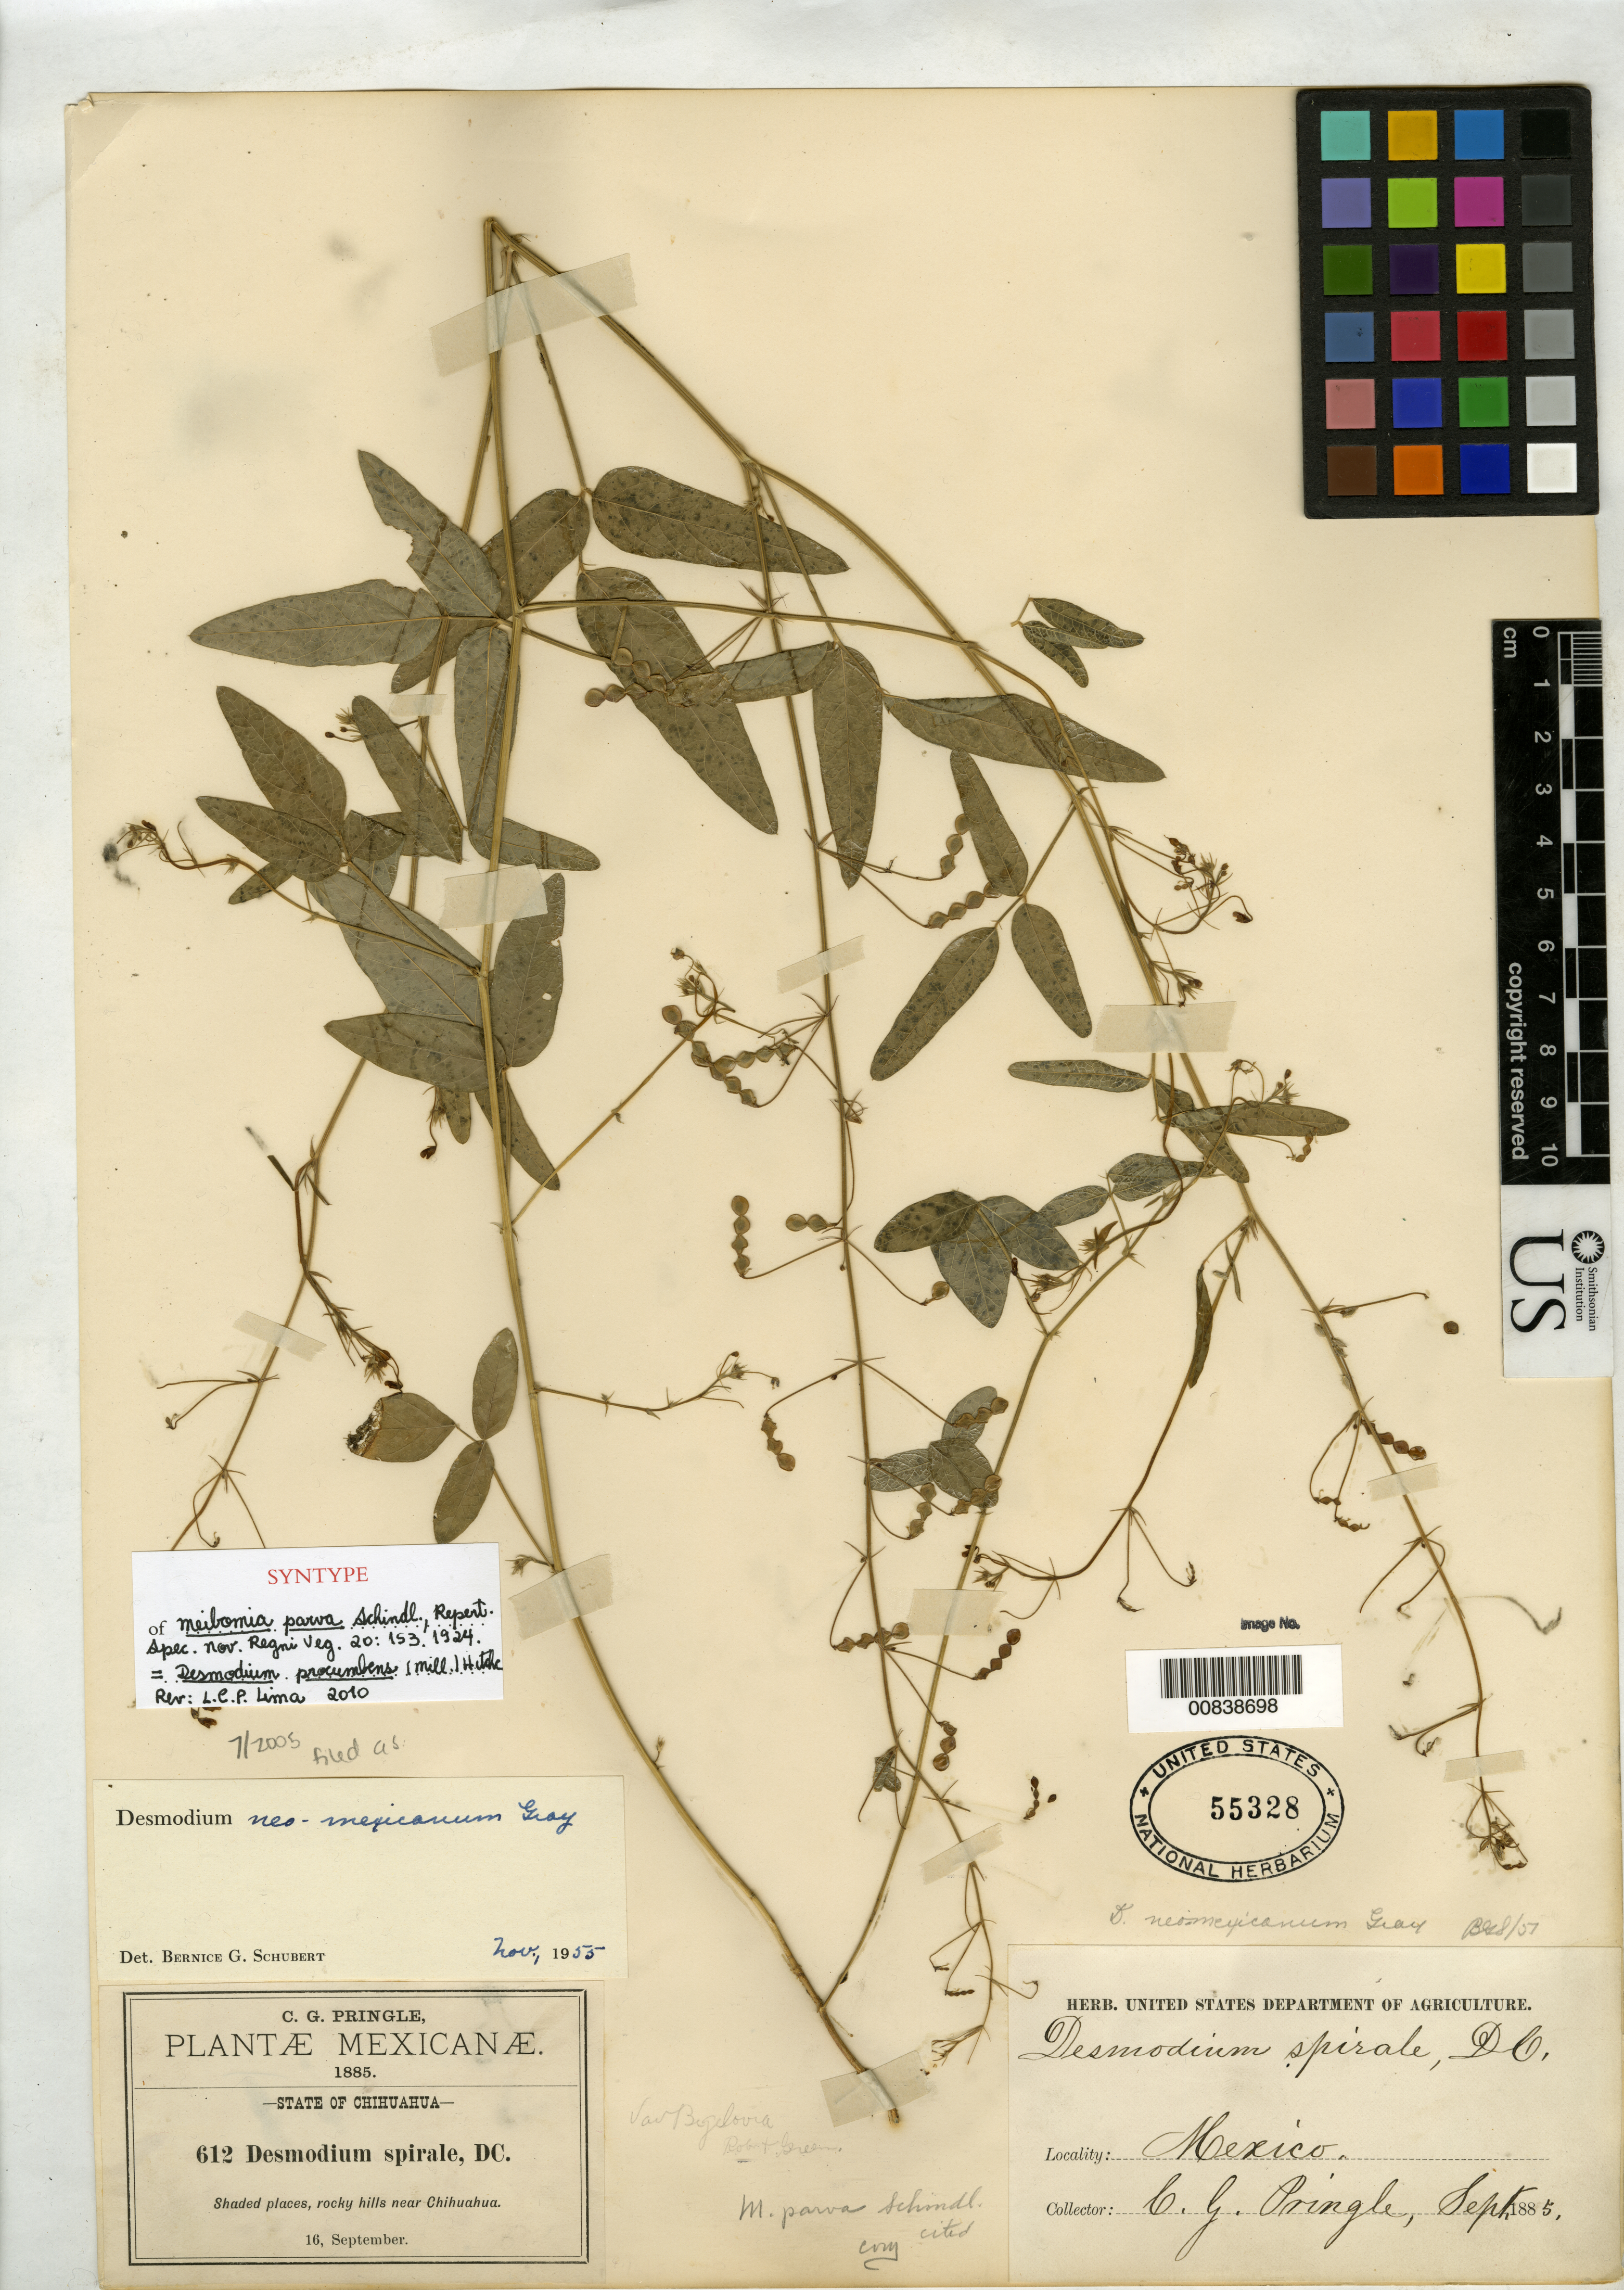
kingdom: Plantae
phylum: Tracheophyta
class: Magnoliopsida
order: Fabales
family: Fabaceae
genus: Meibomia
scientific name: Meibomia parva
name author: Schindl.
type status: Syntype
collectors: C. G. Pringle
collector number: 612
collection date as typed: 16 Sep 1885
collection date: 1885-09-16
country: Mexico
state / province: Chihuahua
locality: Shaded places, rocky hills near Chihuahua.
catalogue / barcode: US 55328